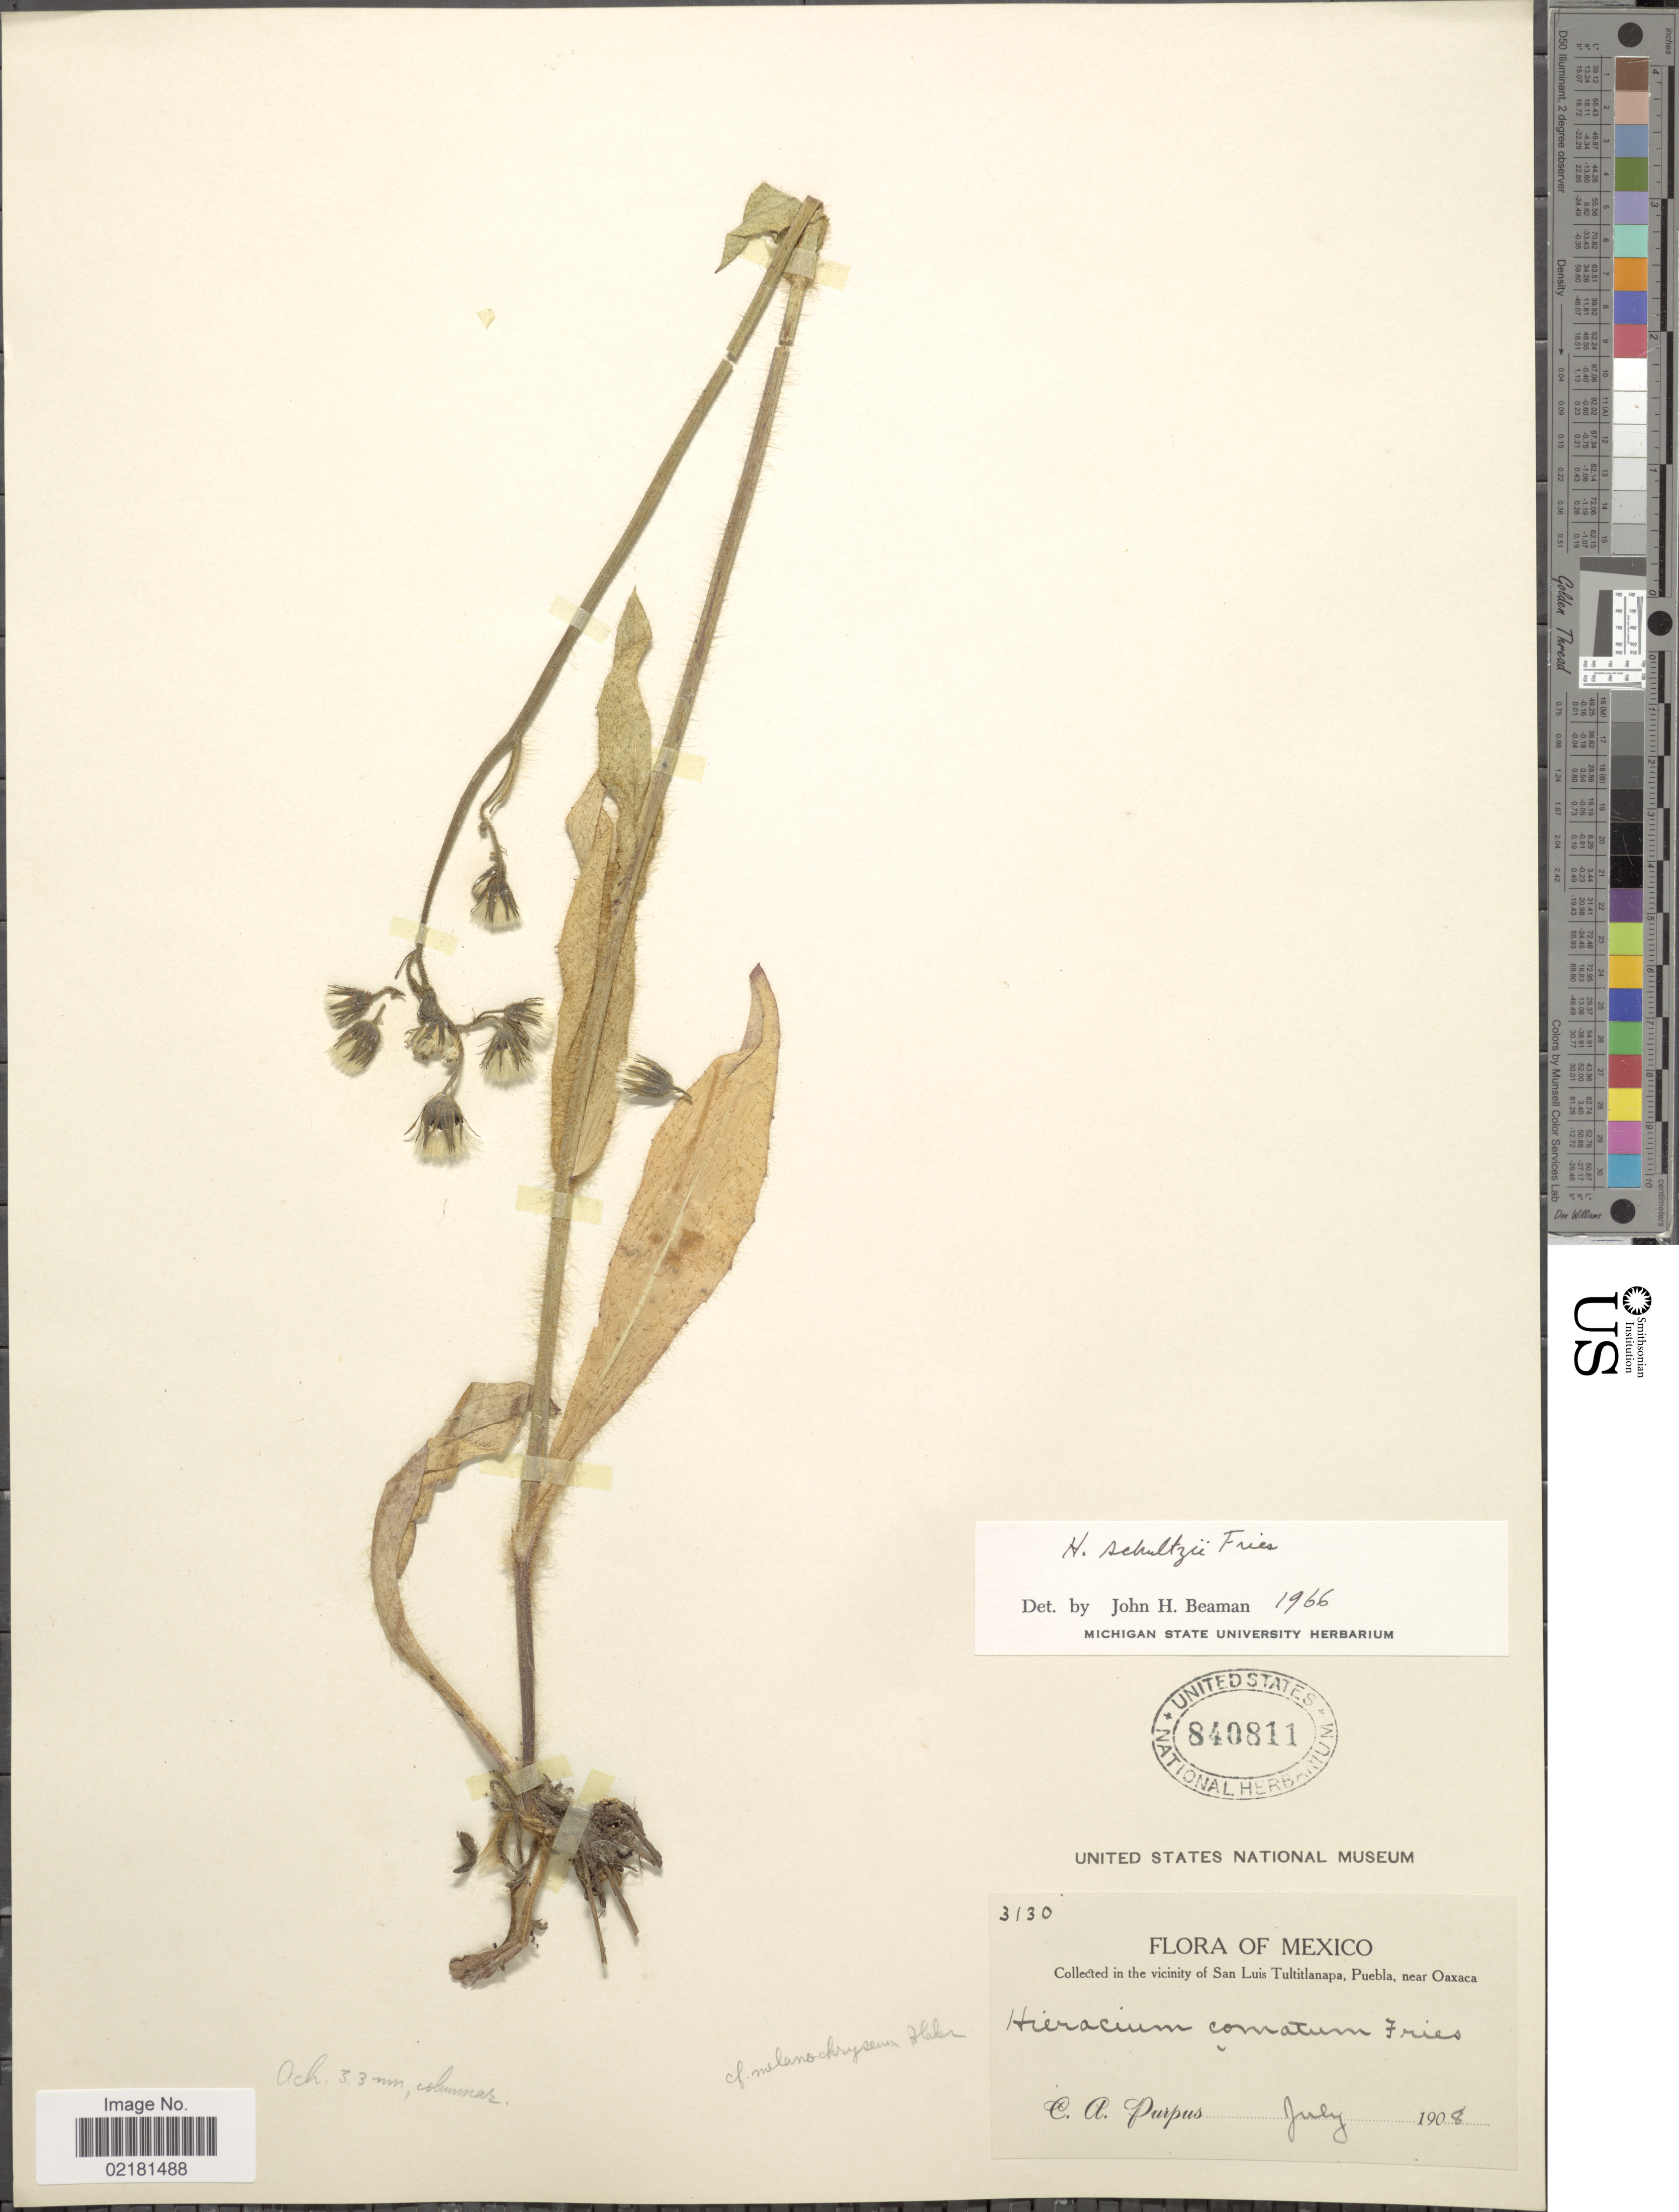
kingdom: Plantae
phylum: Tracheophyta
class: Magnoliopsida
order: Asterales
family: Asteraceae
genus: Hieracium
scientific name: Hieracium schultzii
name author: Fr.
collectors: C. A. Purpus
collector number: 3130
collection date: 1908-07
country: Mexico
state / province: Puebla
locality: In the vicinity of San Luis Tutitlanapa, near Oaxaca.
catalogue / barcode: US 840811